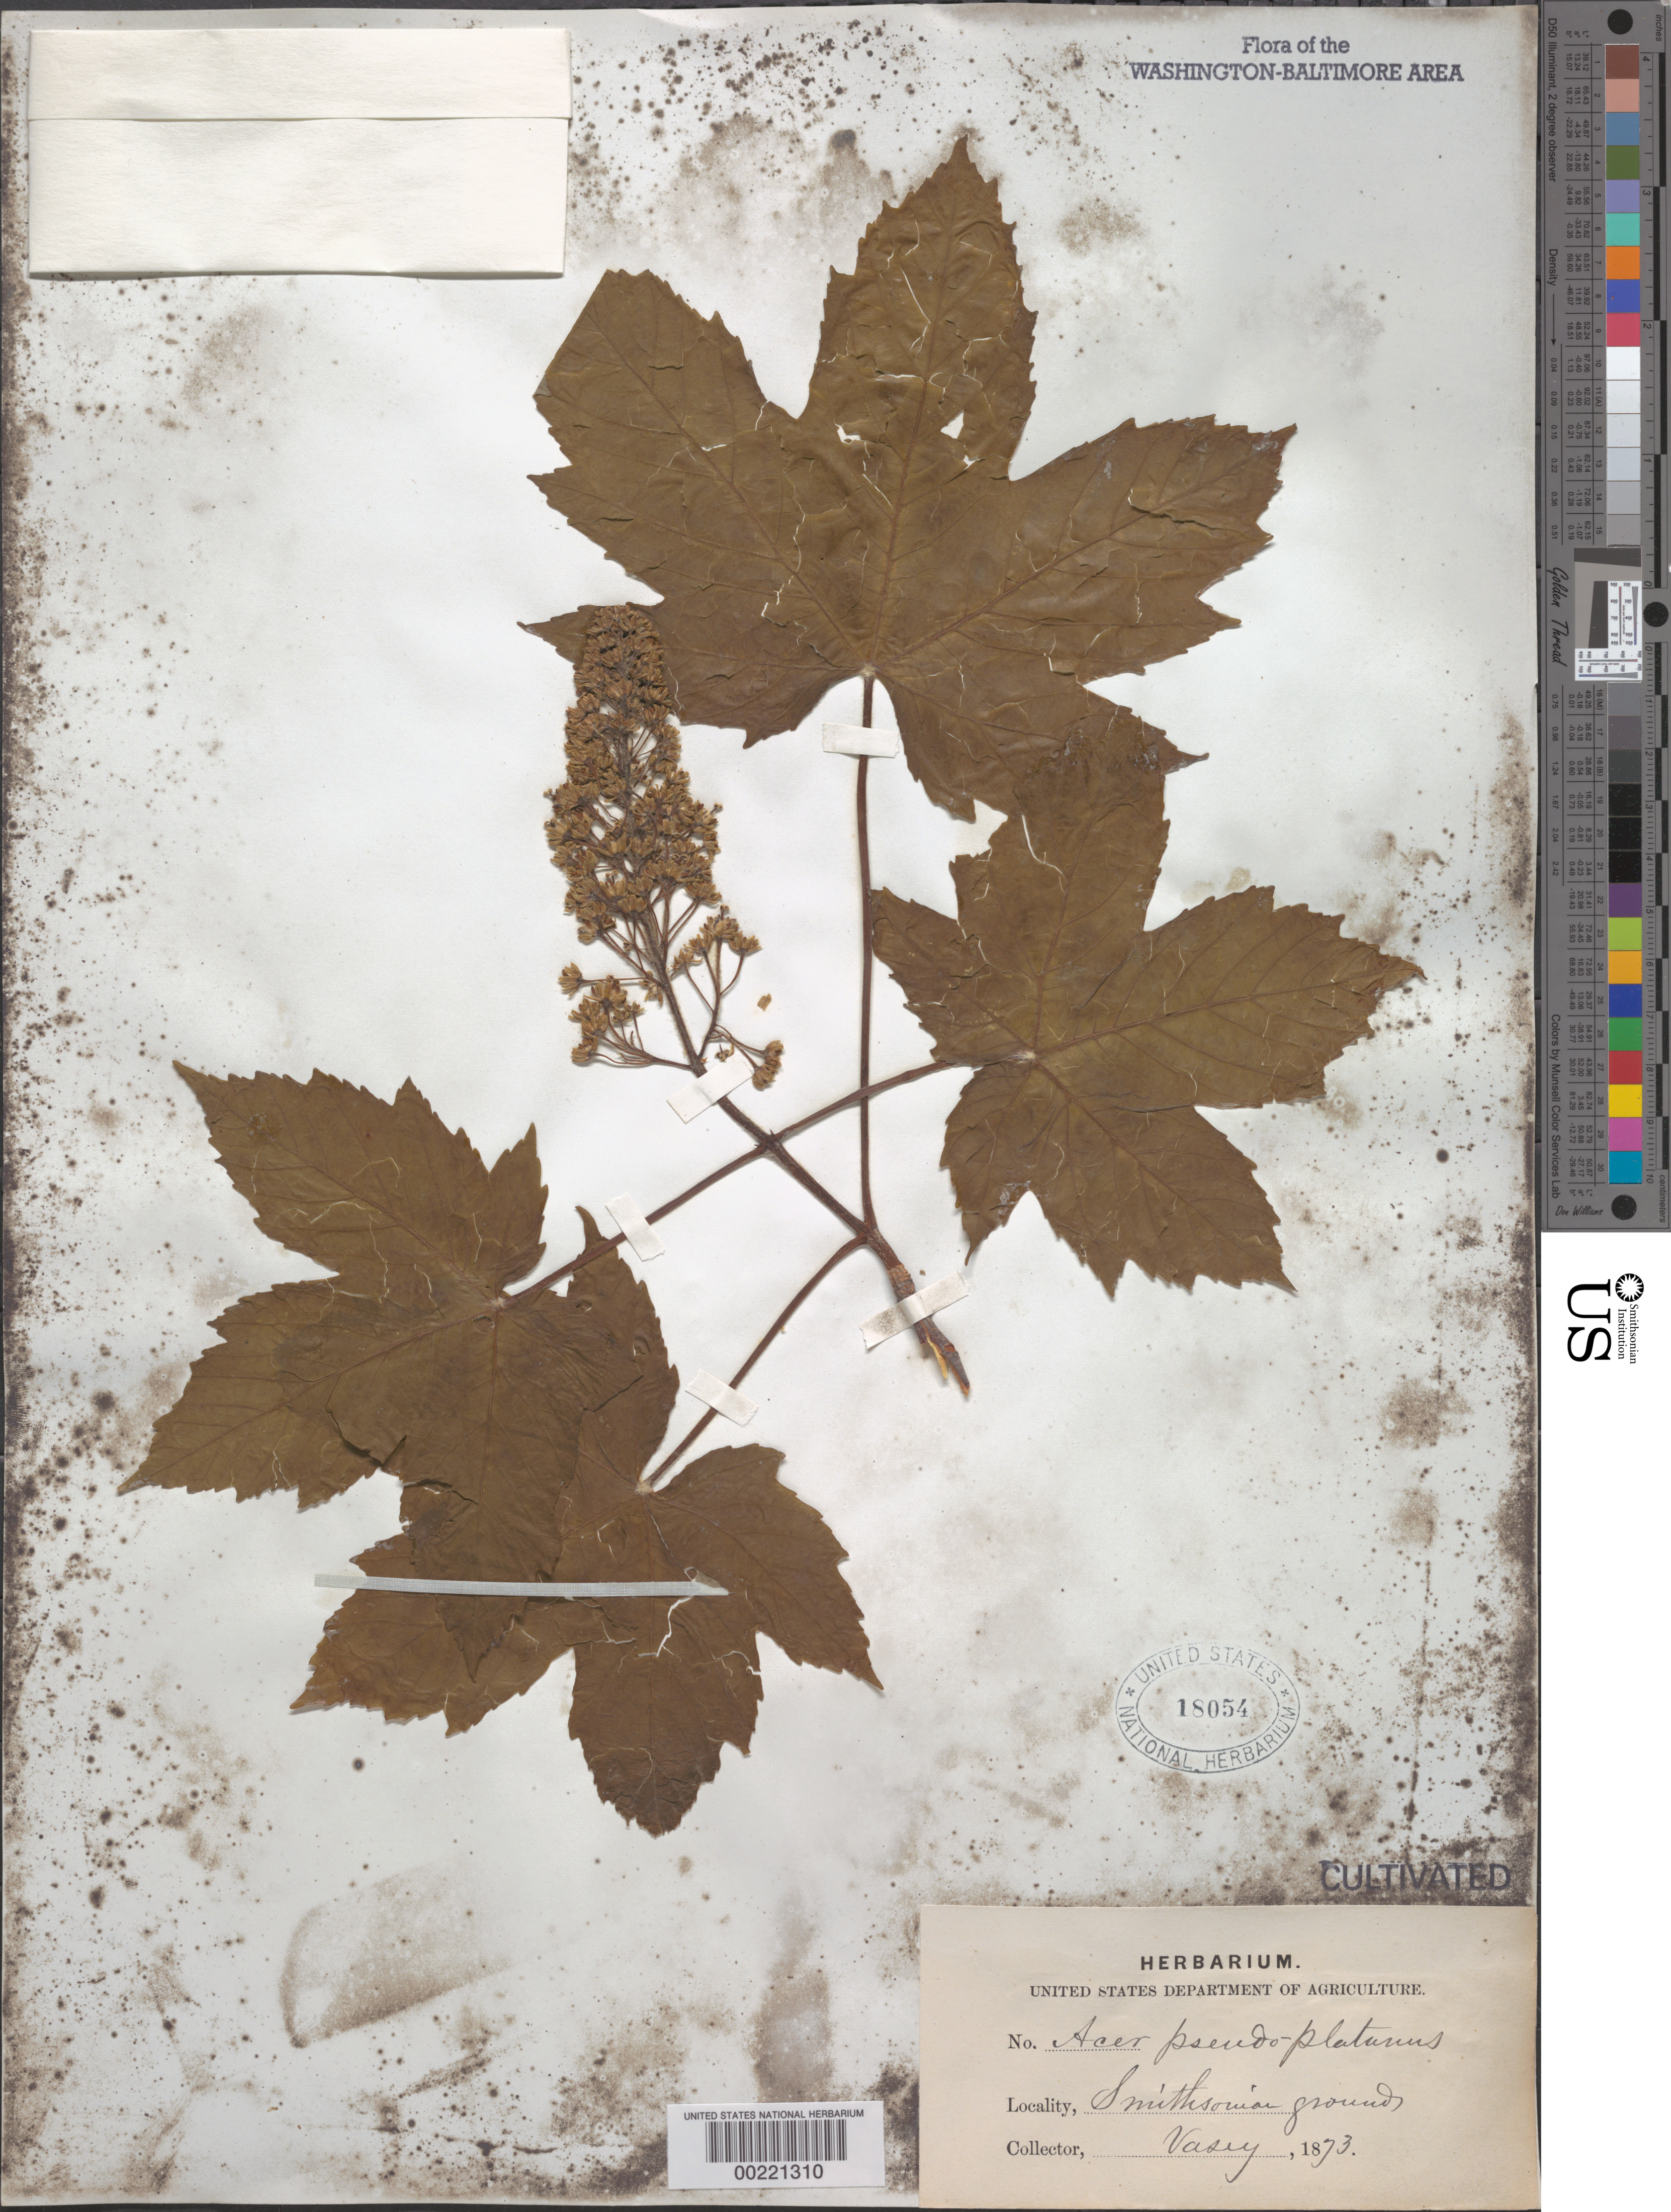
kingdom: Plantae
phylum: Tracheophyta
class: Magnoliopsida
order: Sapindales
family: Sapindaceae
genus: Acer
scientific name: Acer pseudoplatanus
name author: L.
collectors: G. R. Vasey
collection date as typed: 1873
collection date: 1873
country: United States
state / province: District of Columbia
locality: Smithsonian grounds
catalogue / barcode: US 18054